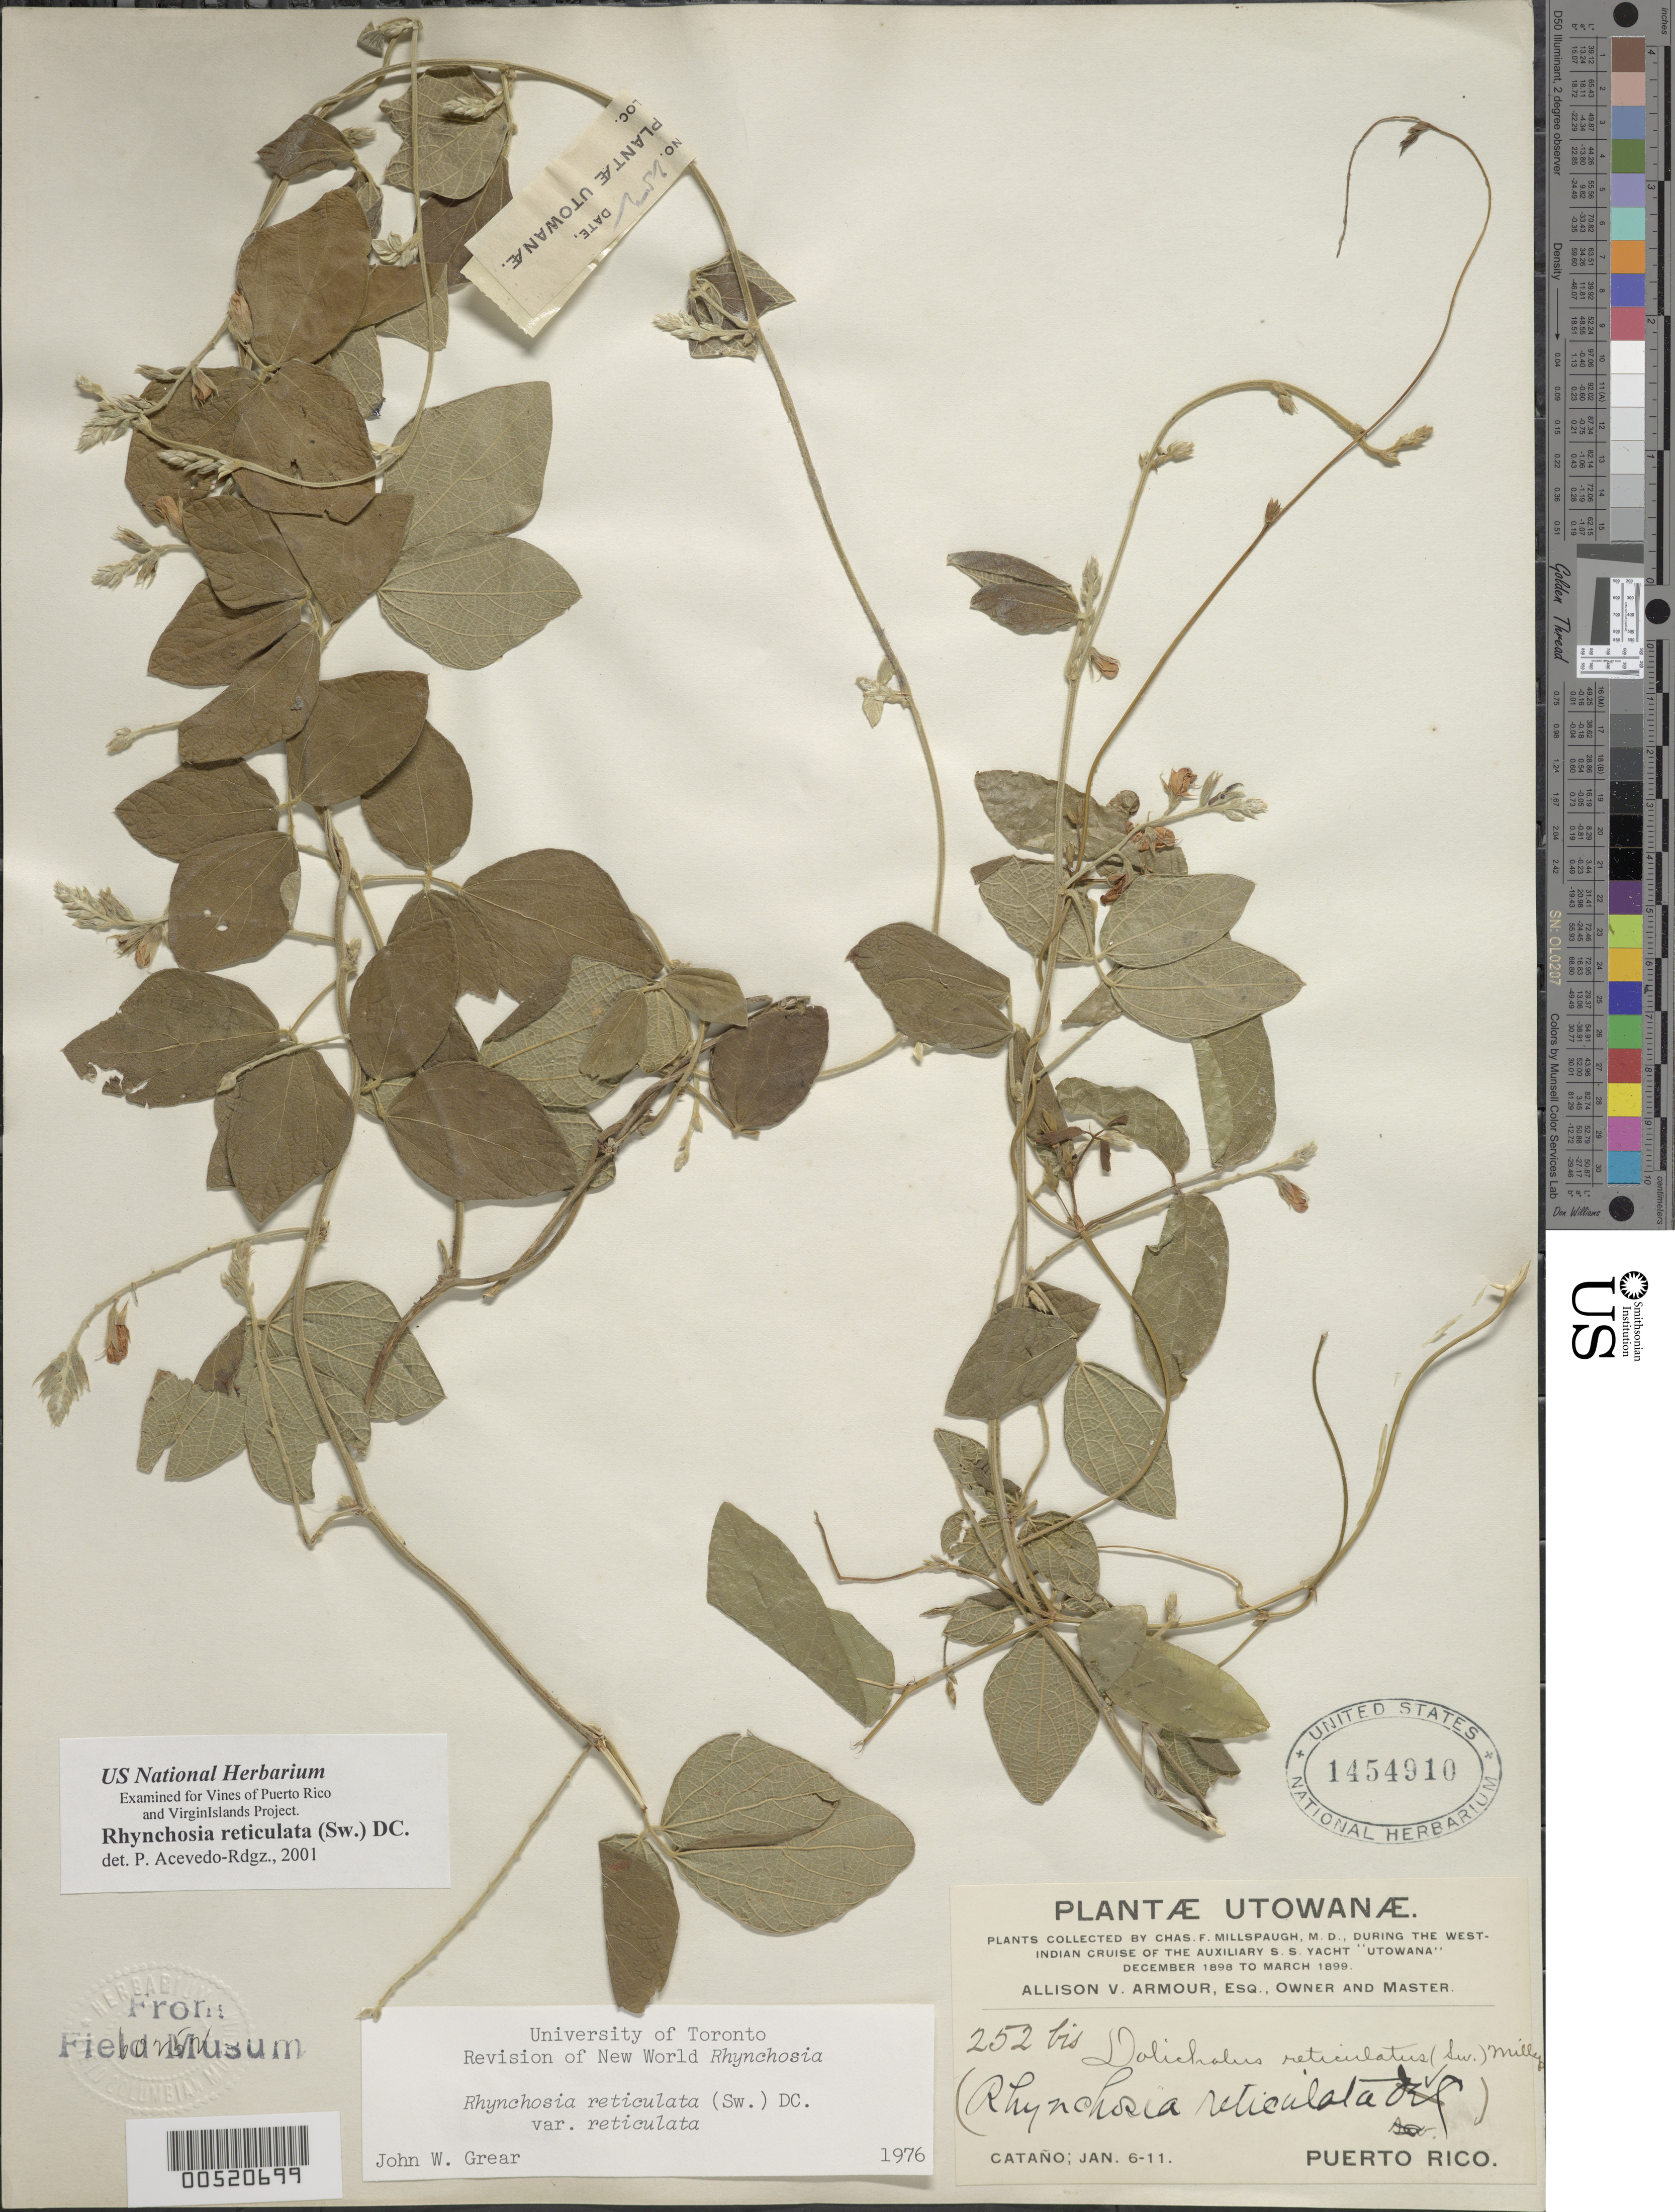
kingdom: Plantae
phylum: Tracheophyta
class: Magnoliopsida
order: Fabales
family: Fabaceae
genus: Rhynchosia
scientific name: Rhynchosia reticulata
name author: (Sw.) DC.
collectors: C. F. Millspaugh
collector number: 252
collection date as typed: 06 Jan 1899 to 11 Jan 1899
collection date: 1899-01-06/1899-01-11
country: Puerto Rico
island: Greater Antilles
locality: Cataño.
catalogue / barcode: US 1454910